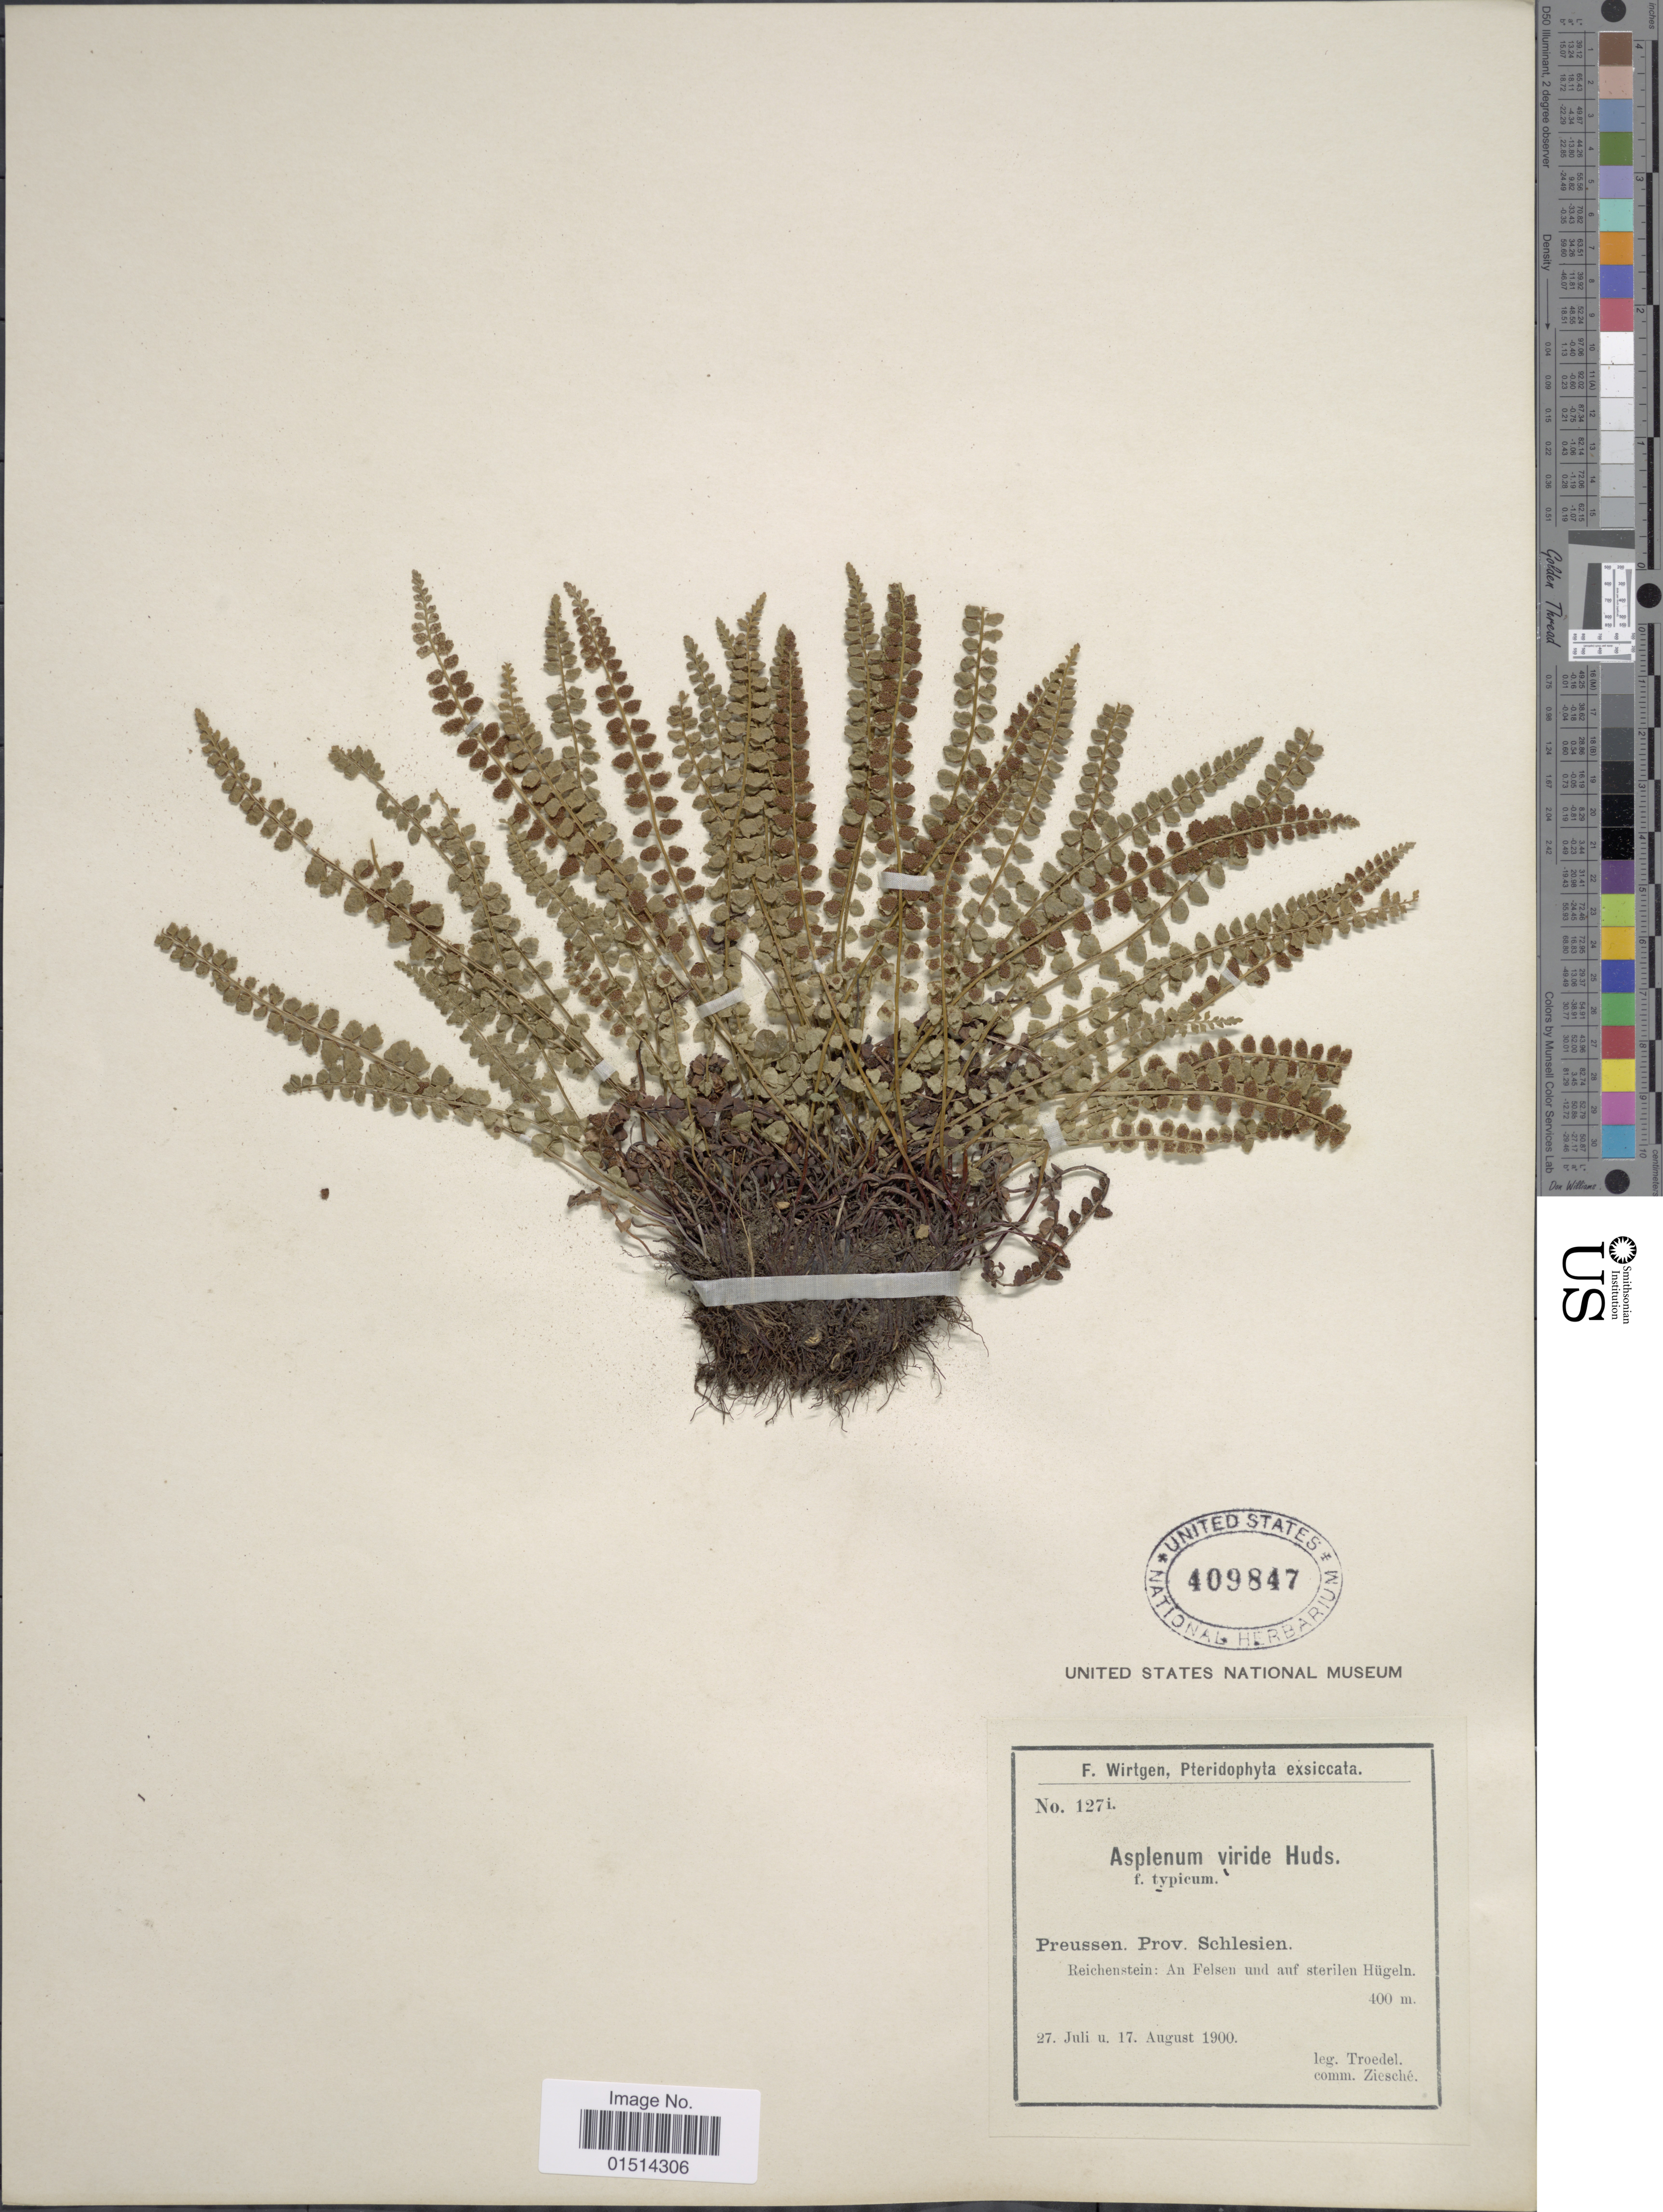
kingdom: Plantae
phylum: Tracheophyta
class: Polypodiopsida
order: Polypodiales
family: Aspleniaceae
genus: Asplenium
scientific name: Asplenium viride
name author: Huds.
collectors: -. Troedel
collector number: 127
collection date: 1900-07-27/1900-08-17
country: Poland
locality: Preussen, Prov. Schlesien, Reichenstein: An Felsen und auf sterilen Hugeln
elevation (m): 400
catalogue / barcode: US 409847